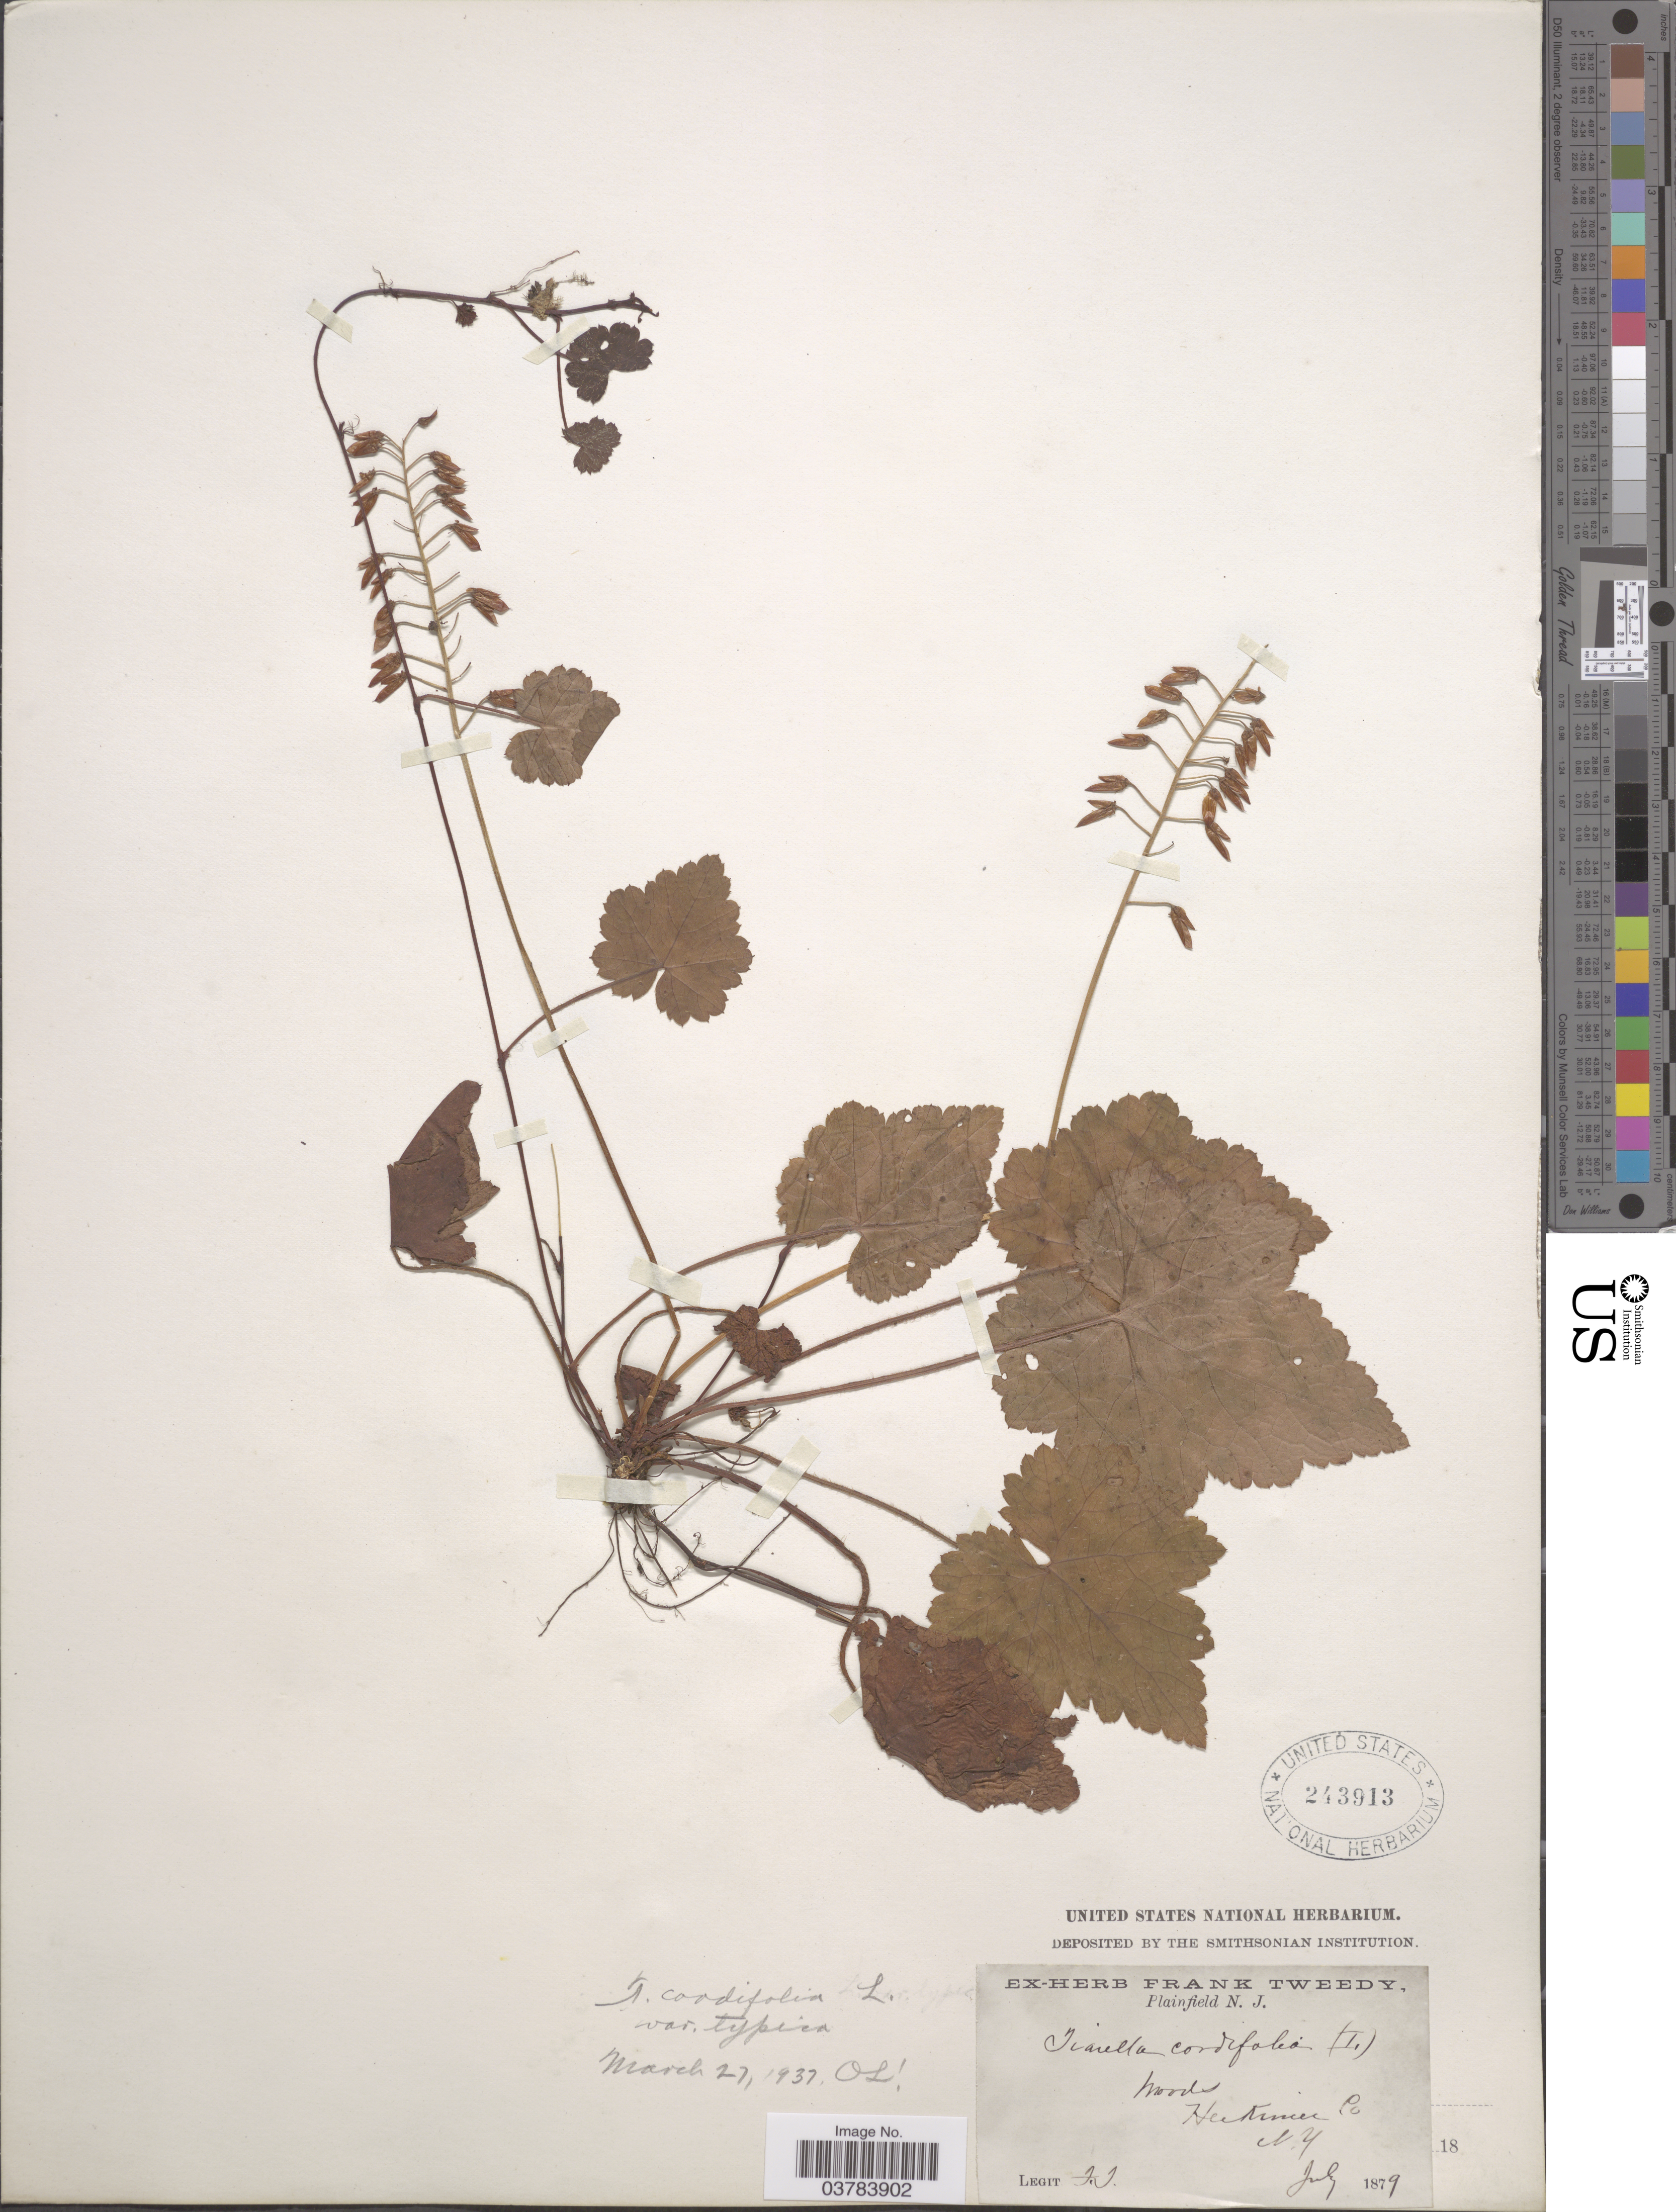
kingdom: Plantae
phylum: Tracheophyta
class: Magnoliopsida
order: Saxifragales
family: Saxifragaceae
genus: Tiarella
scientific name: Tiarella cordifolia var. typica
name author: Lakela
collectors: F. Tweedy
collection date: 1879-07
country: United States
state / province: New York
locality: Herkimer Co.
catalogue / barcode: US 243913